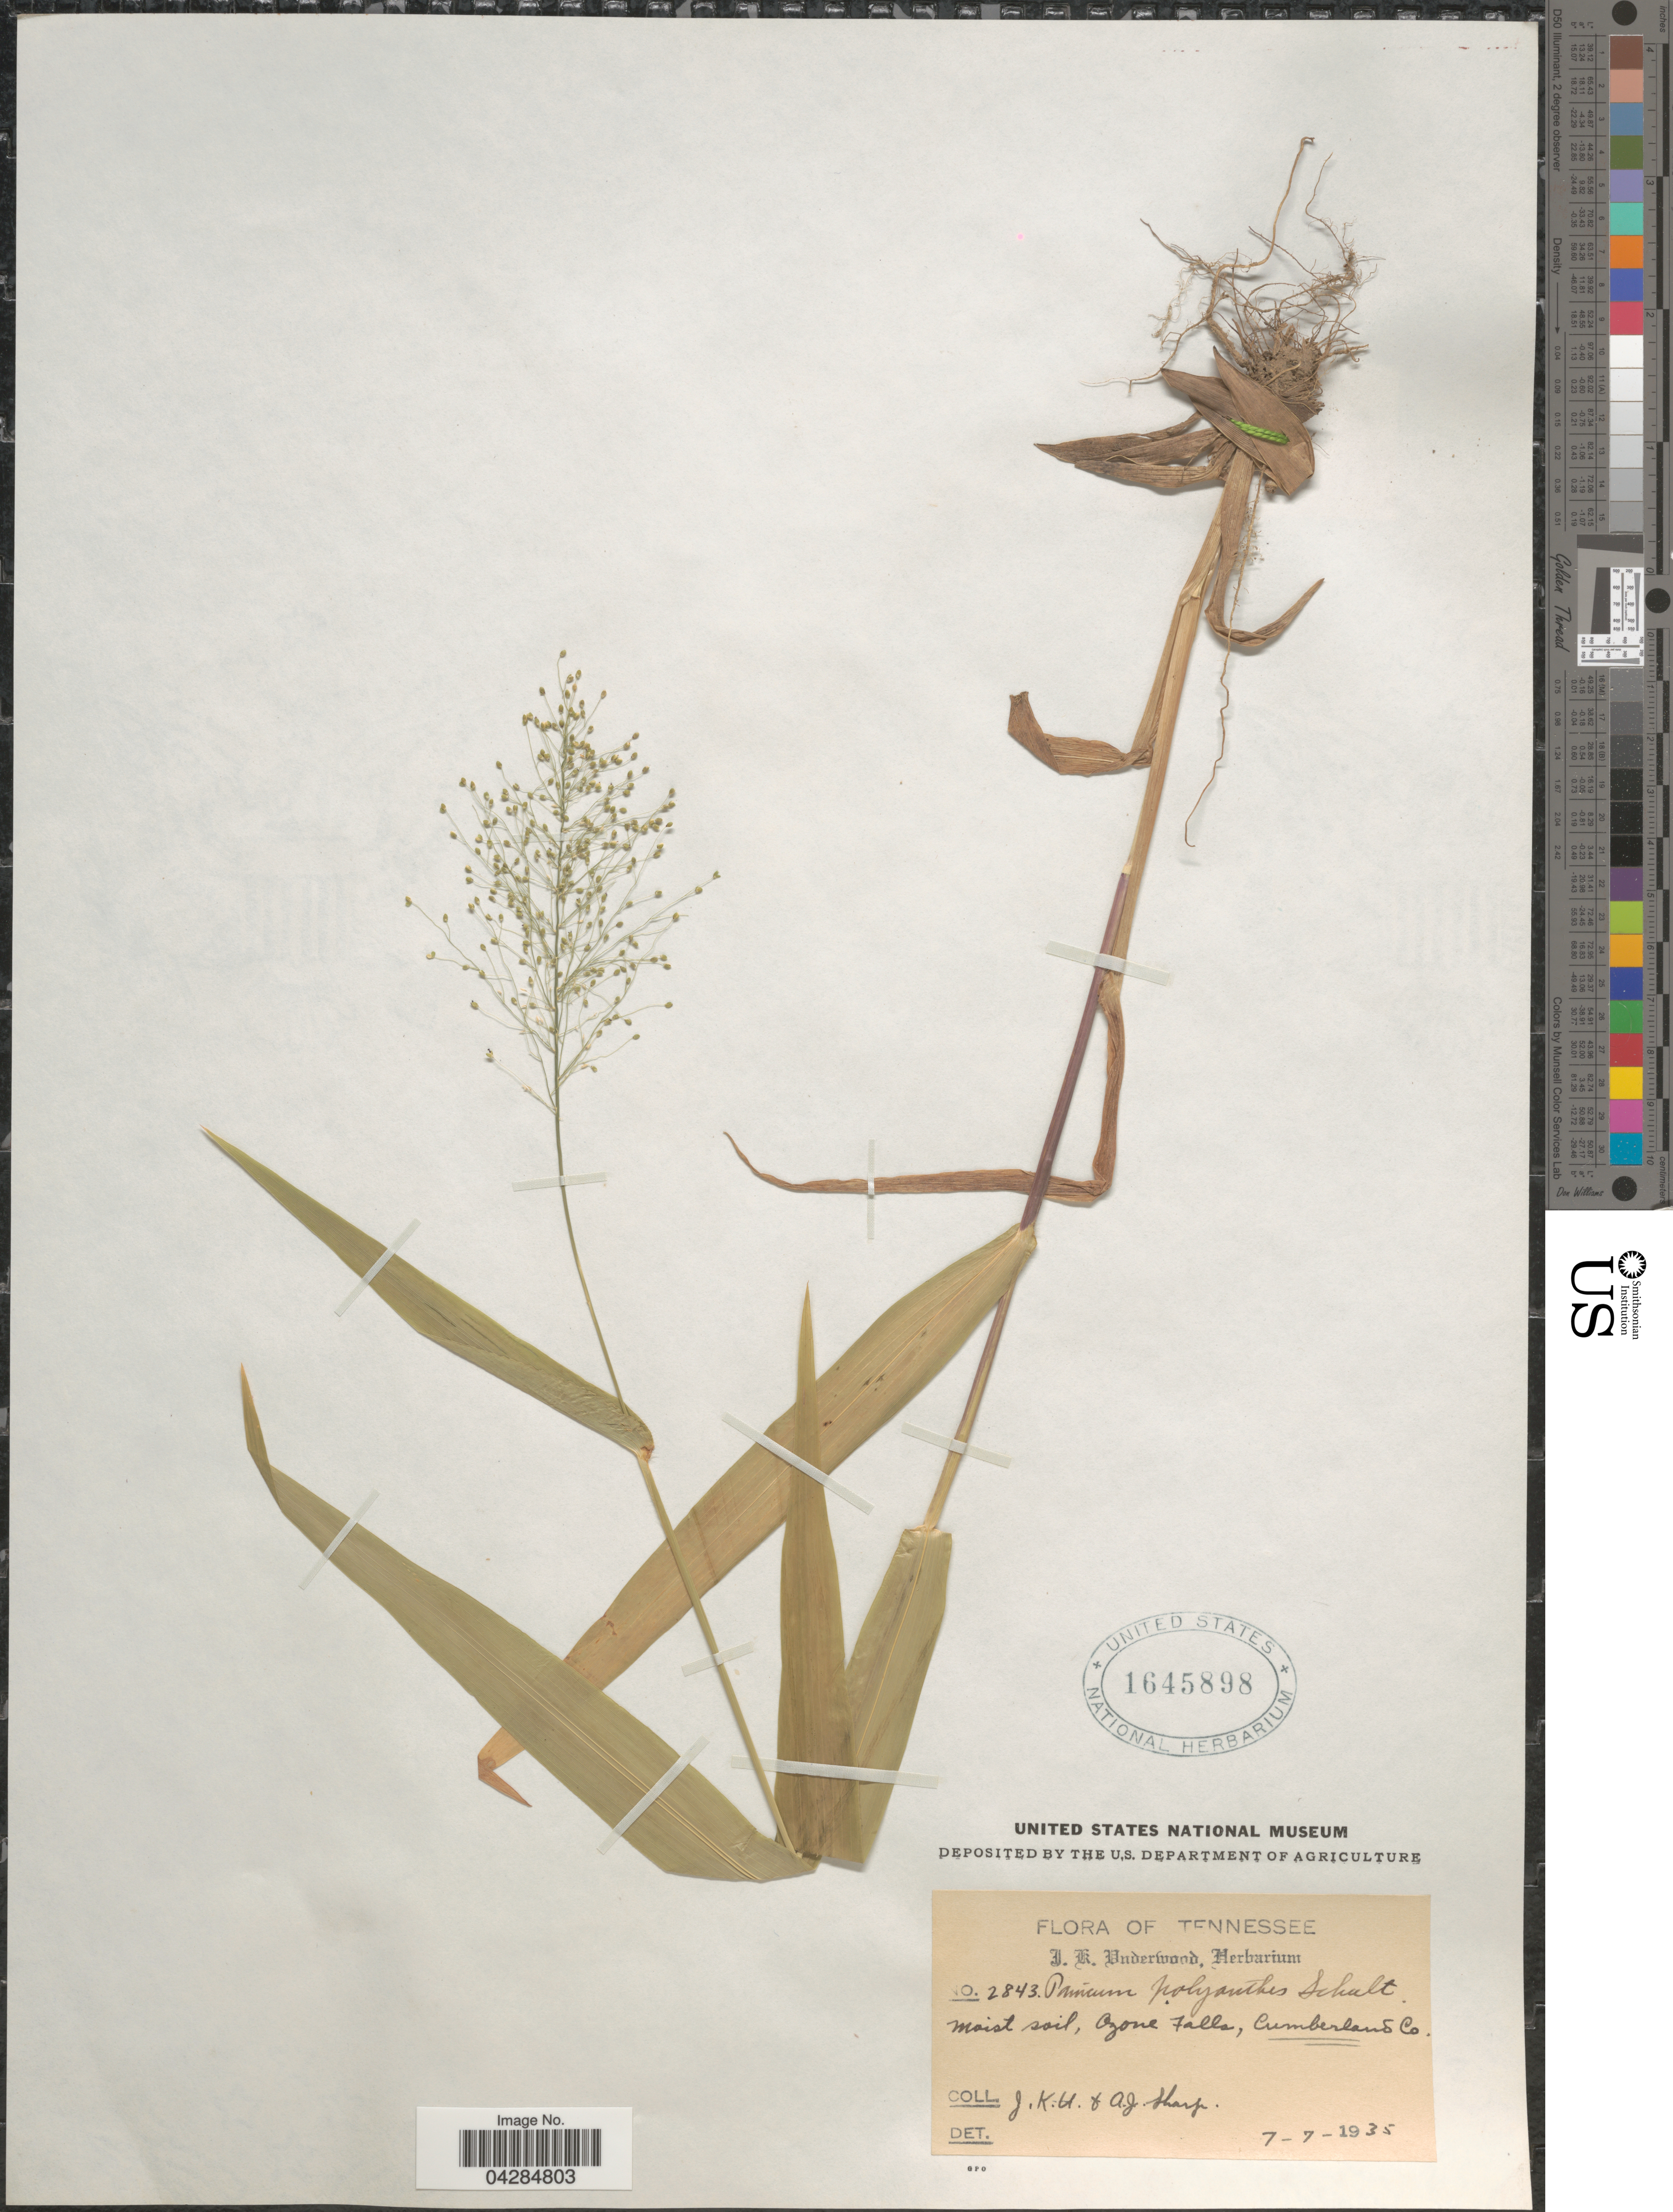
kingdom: Plantae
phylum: Tracheophyta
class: Liliopsida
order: Poales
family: Poaceae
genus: Dichanthelium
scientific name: Dichanthelium polyanthes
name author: (Schult.) Mohlenbr.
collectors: J. K. Underwood & A. J. Sharp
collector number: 2843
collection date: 1935-07-07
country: United States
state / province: Tennessee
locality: Ozone Falls, Cumberland Co.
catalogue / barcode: US 1645898